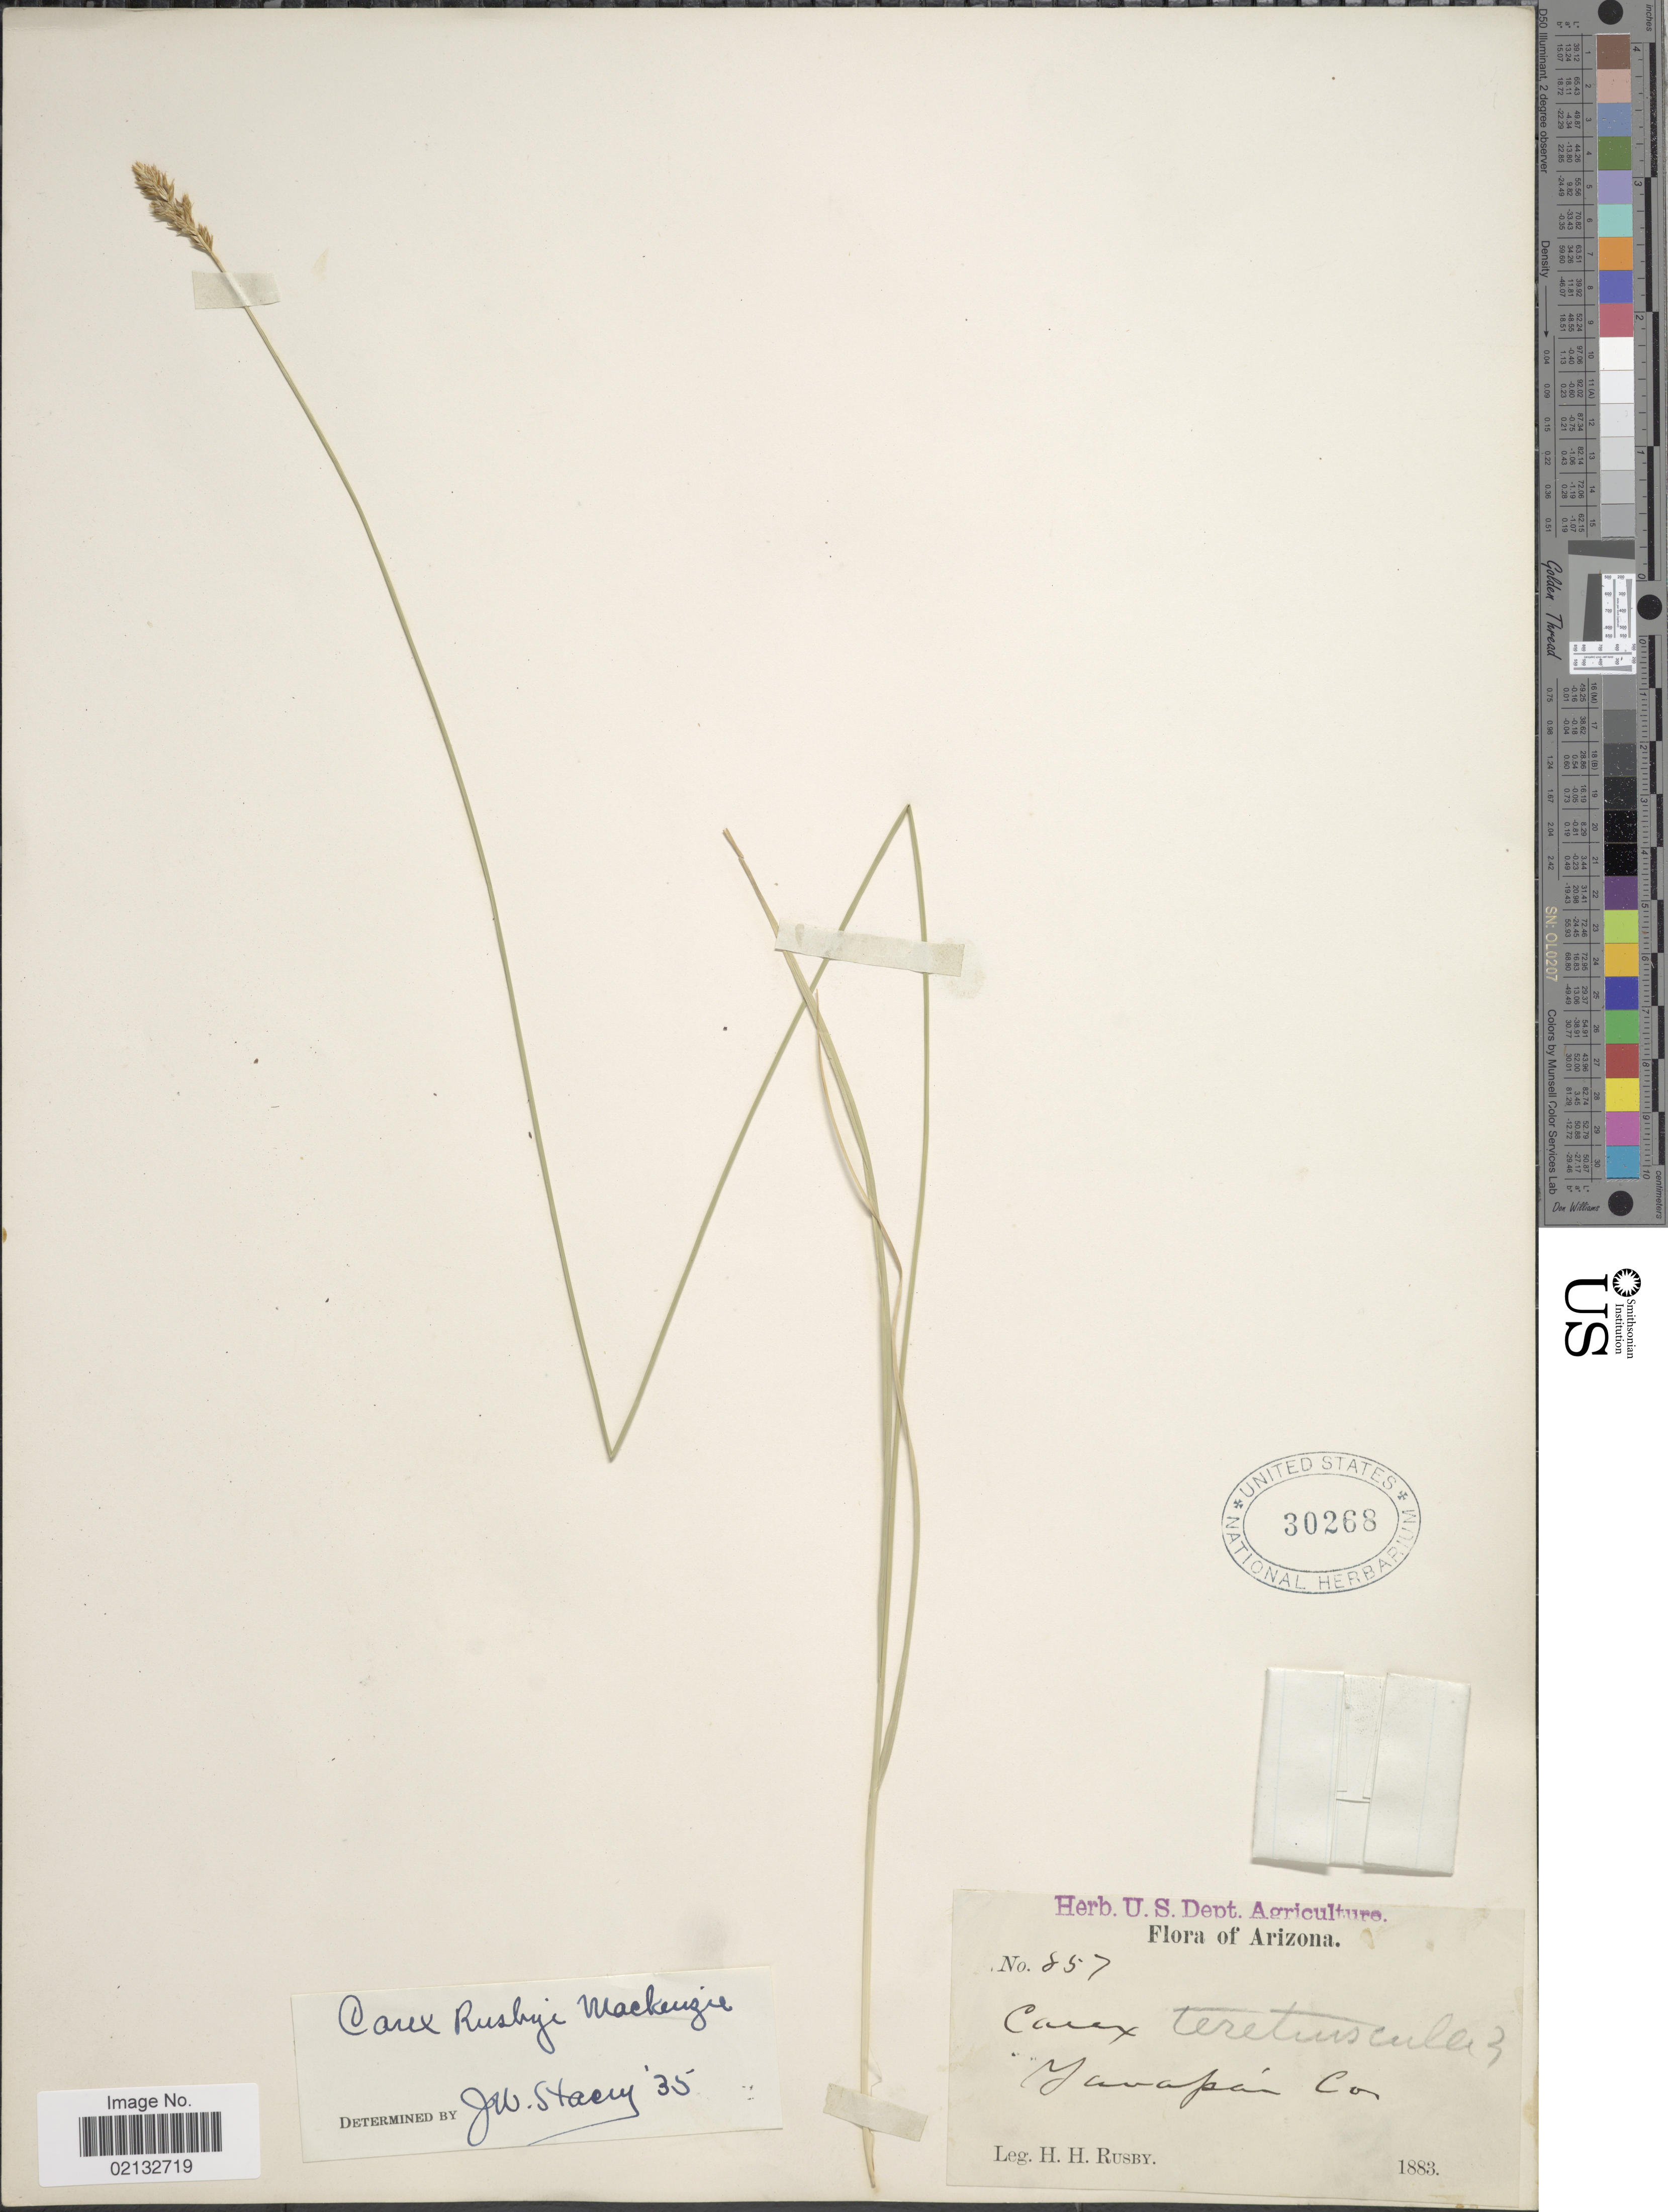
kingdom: Plantae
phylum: Tracheophyta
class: Liliopsida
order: Poales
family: Cyperaceae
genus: Carex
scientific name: Carex vallicola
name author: Dewey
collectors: H. H. Rusby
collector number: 857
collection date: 1883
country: United States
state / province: Arizona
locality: Yavapai Co.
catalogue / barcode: US 30268